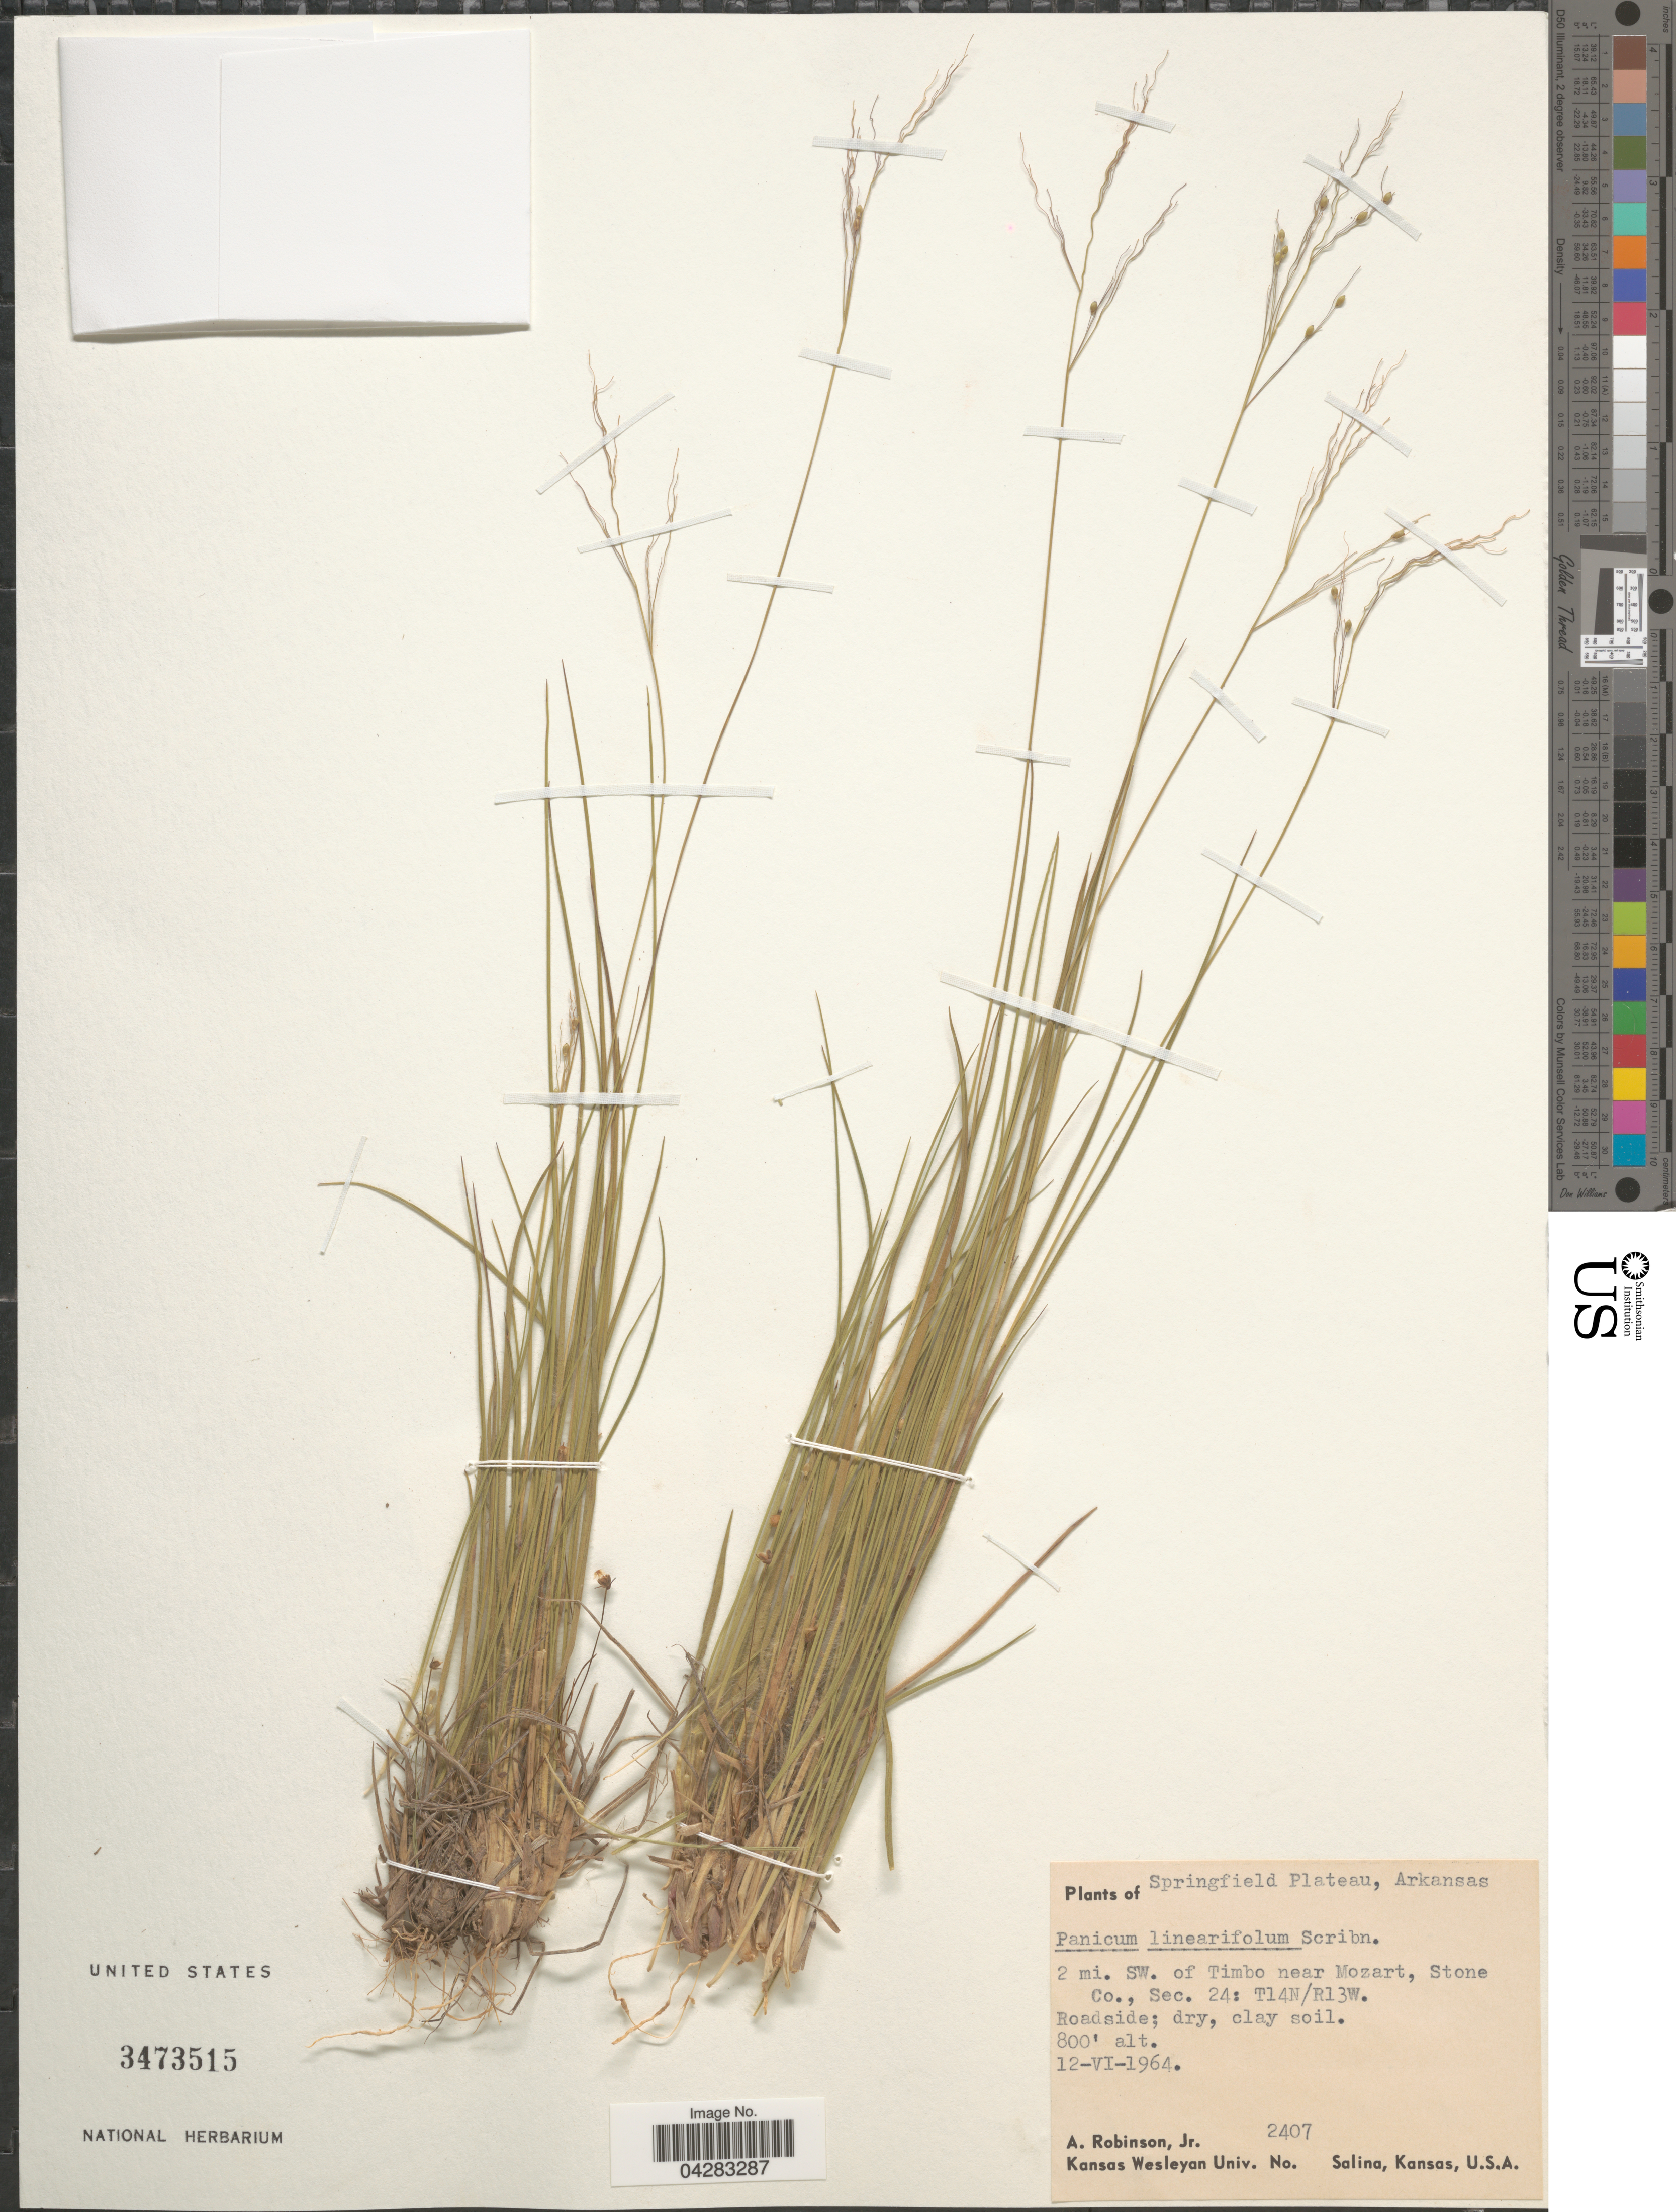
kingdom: Plantae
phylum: Tracheophyta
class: Liliopsida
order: Poales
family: Poaceae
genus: Dichanthelium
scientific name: Dichanthelium linearifolium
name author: (Scribn.) Gould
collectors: A. Robinson Jr.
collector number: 2407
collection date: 1964-06-12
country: United States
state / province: Arkansas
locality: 2 mi. SW. of Timbo near Mozart, Stone Co., Sec. 24: T14N/R13W.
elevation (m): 244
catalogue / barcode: US 3473515